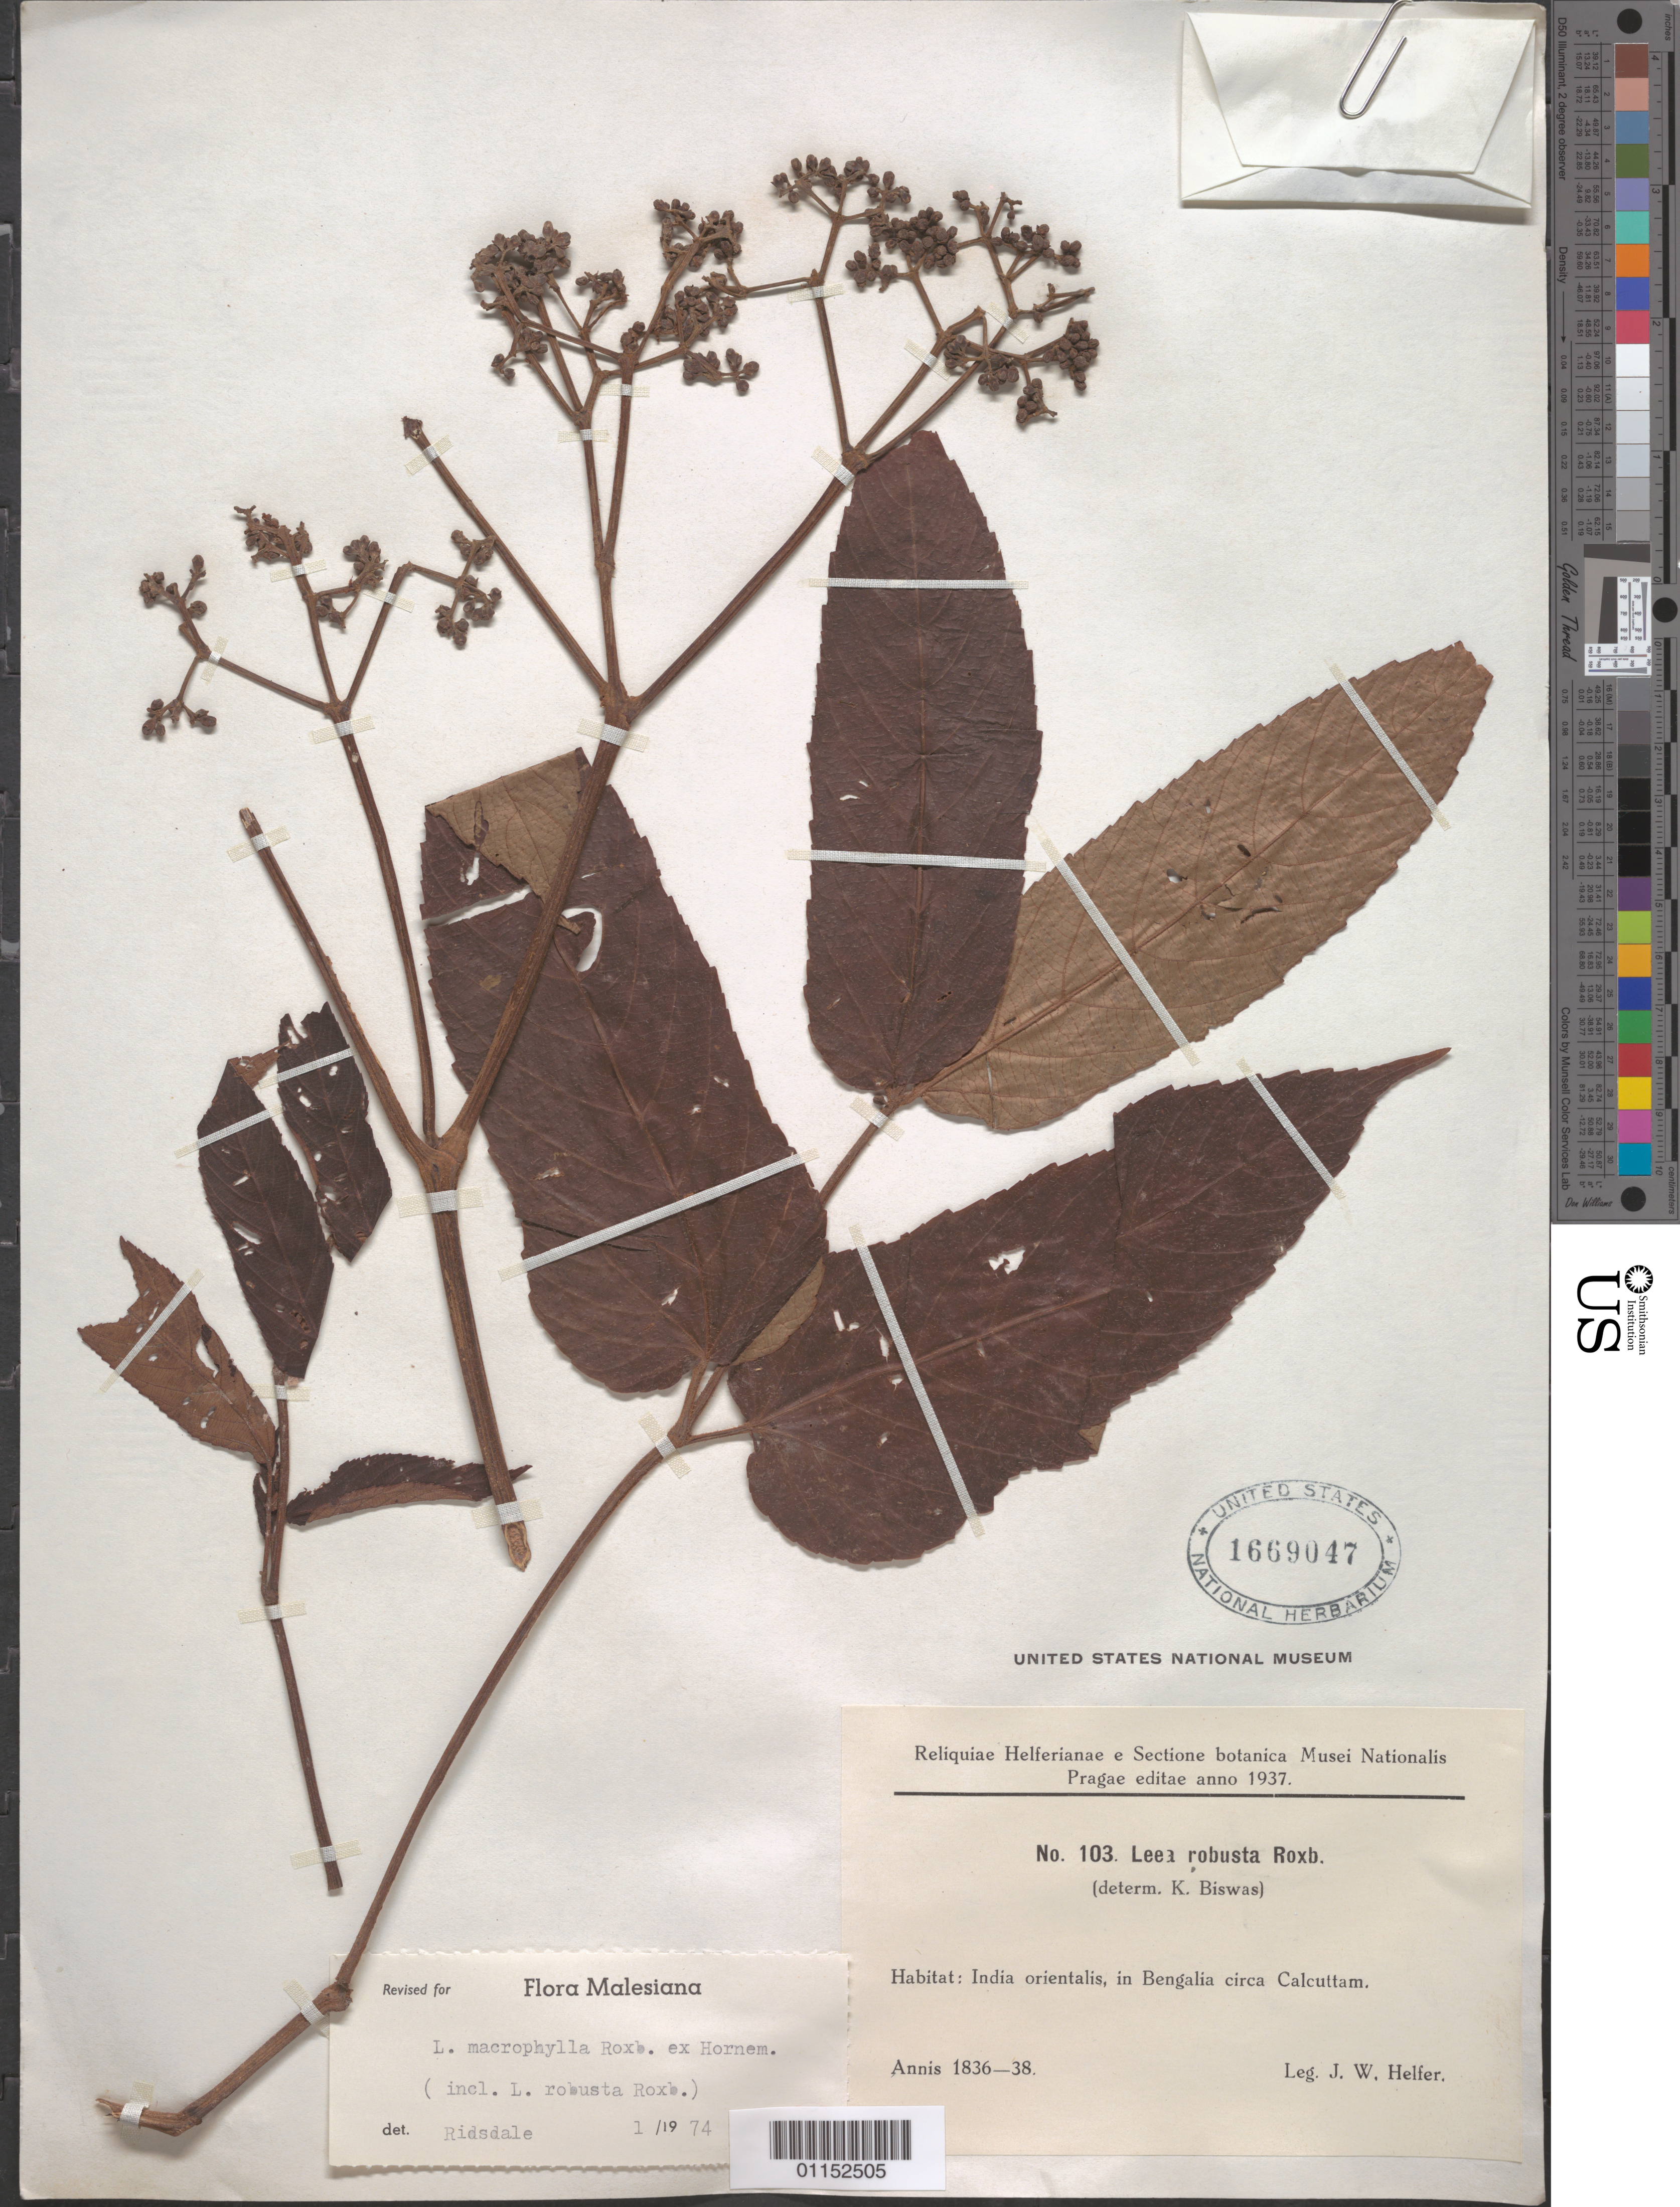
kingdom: Plantae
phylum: Tracheophyta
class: Magnoliopsida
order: Vitales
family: Vitaceae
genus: Leea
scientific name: Leea macrophylla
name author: Roxb. ex Hornem.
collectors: J. W. Helfer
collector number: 103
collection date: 1836/1838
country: India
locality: Bengalia circa Calcuttam.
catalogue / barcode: US 1669047